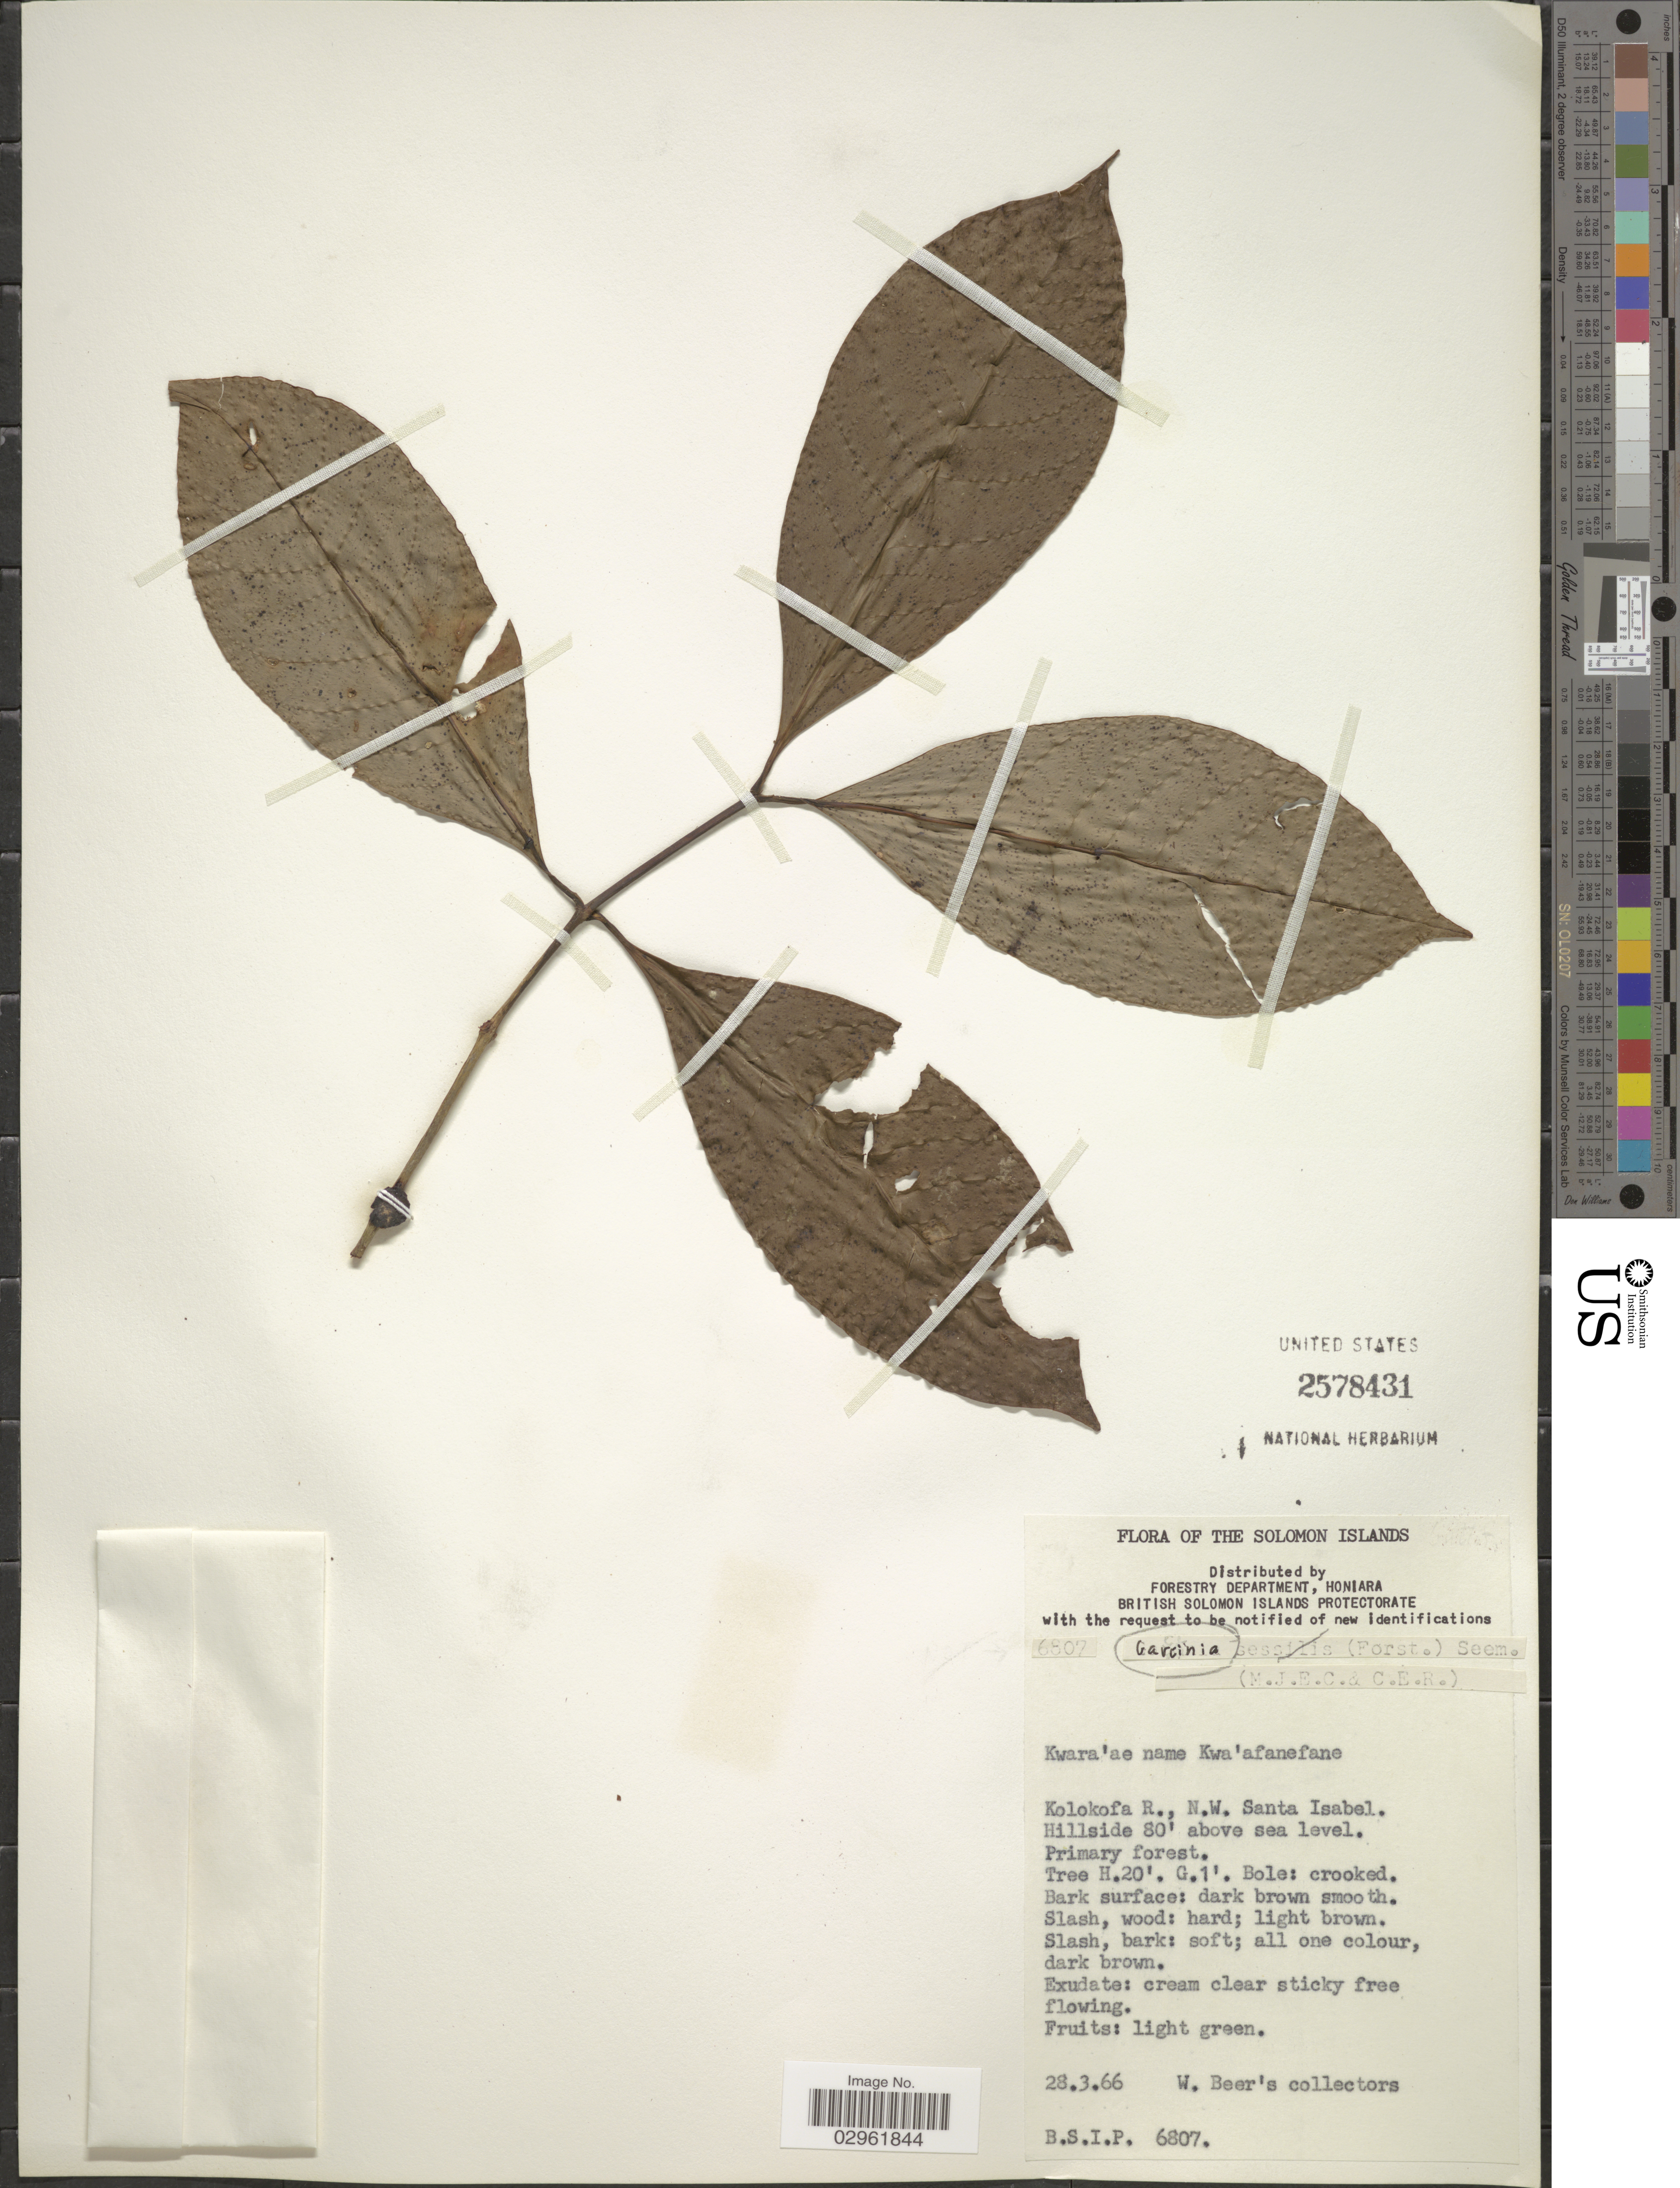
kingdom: Plantae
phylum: Tracheophyta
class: Magnoliopsida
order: Malpighiales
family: Clusiaceae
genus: Garcinia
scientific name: Garcinia sp.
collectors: W. Beer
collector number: B.S.I.P. 6807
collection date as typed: Transcribed d/m/y: 28/3/66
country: Solomon Islands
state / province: Solomon Islands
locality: Kolokofa R., N.W. Santa Isabel, Hillside.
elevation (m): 24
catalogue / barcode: US 2578431